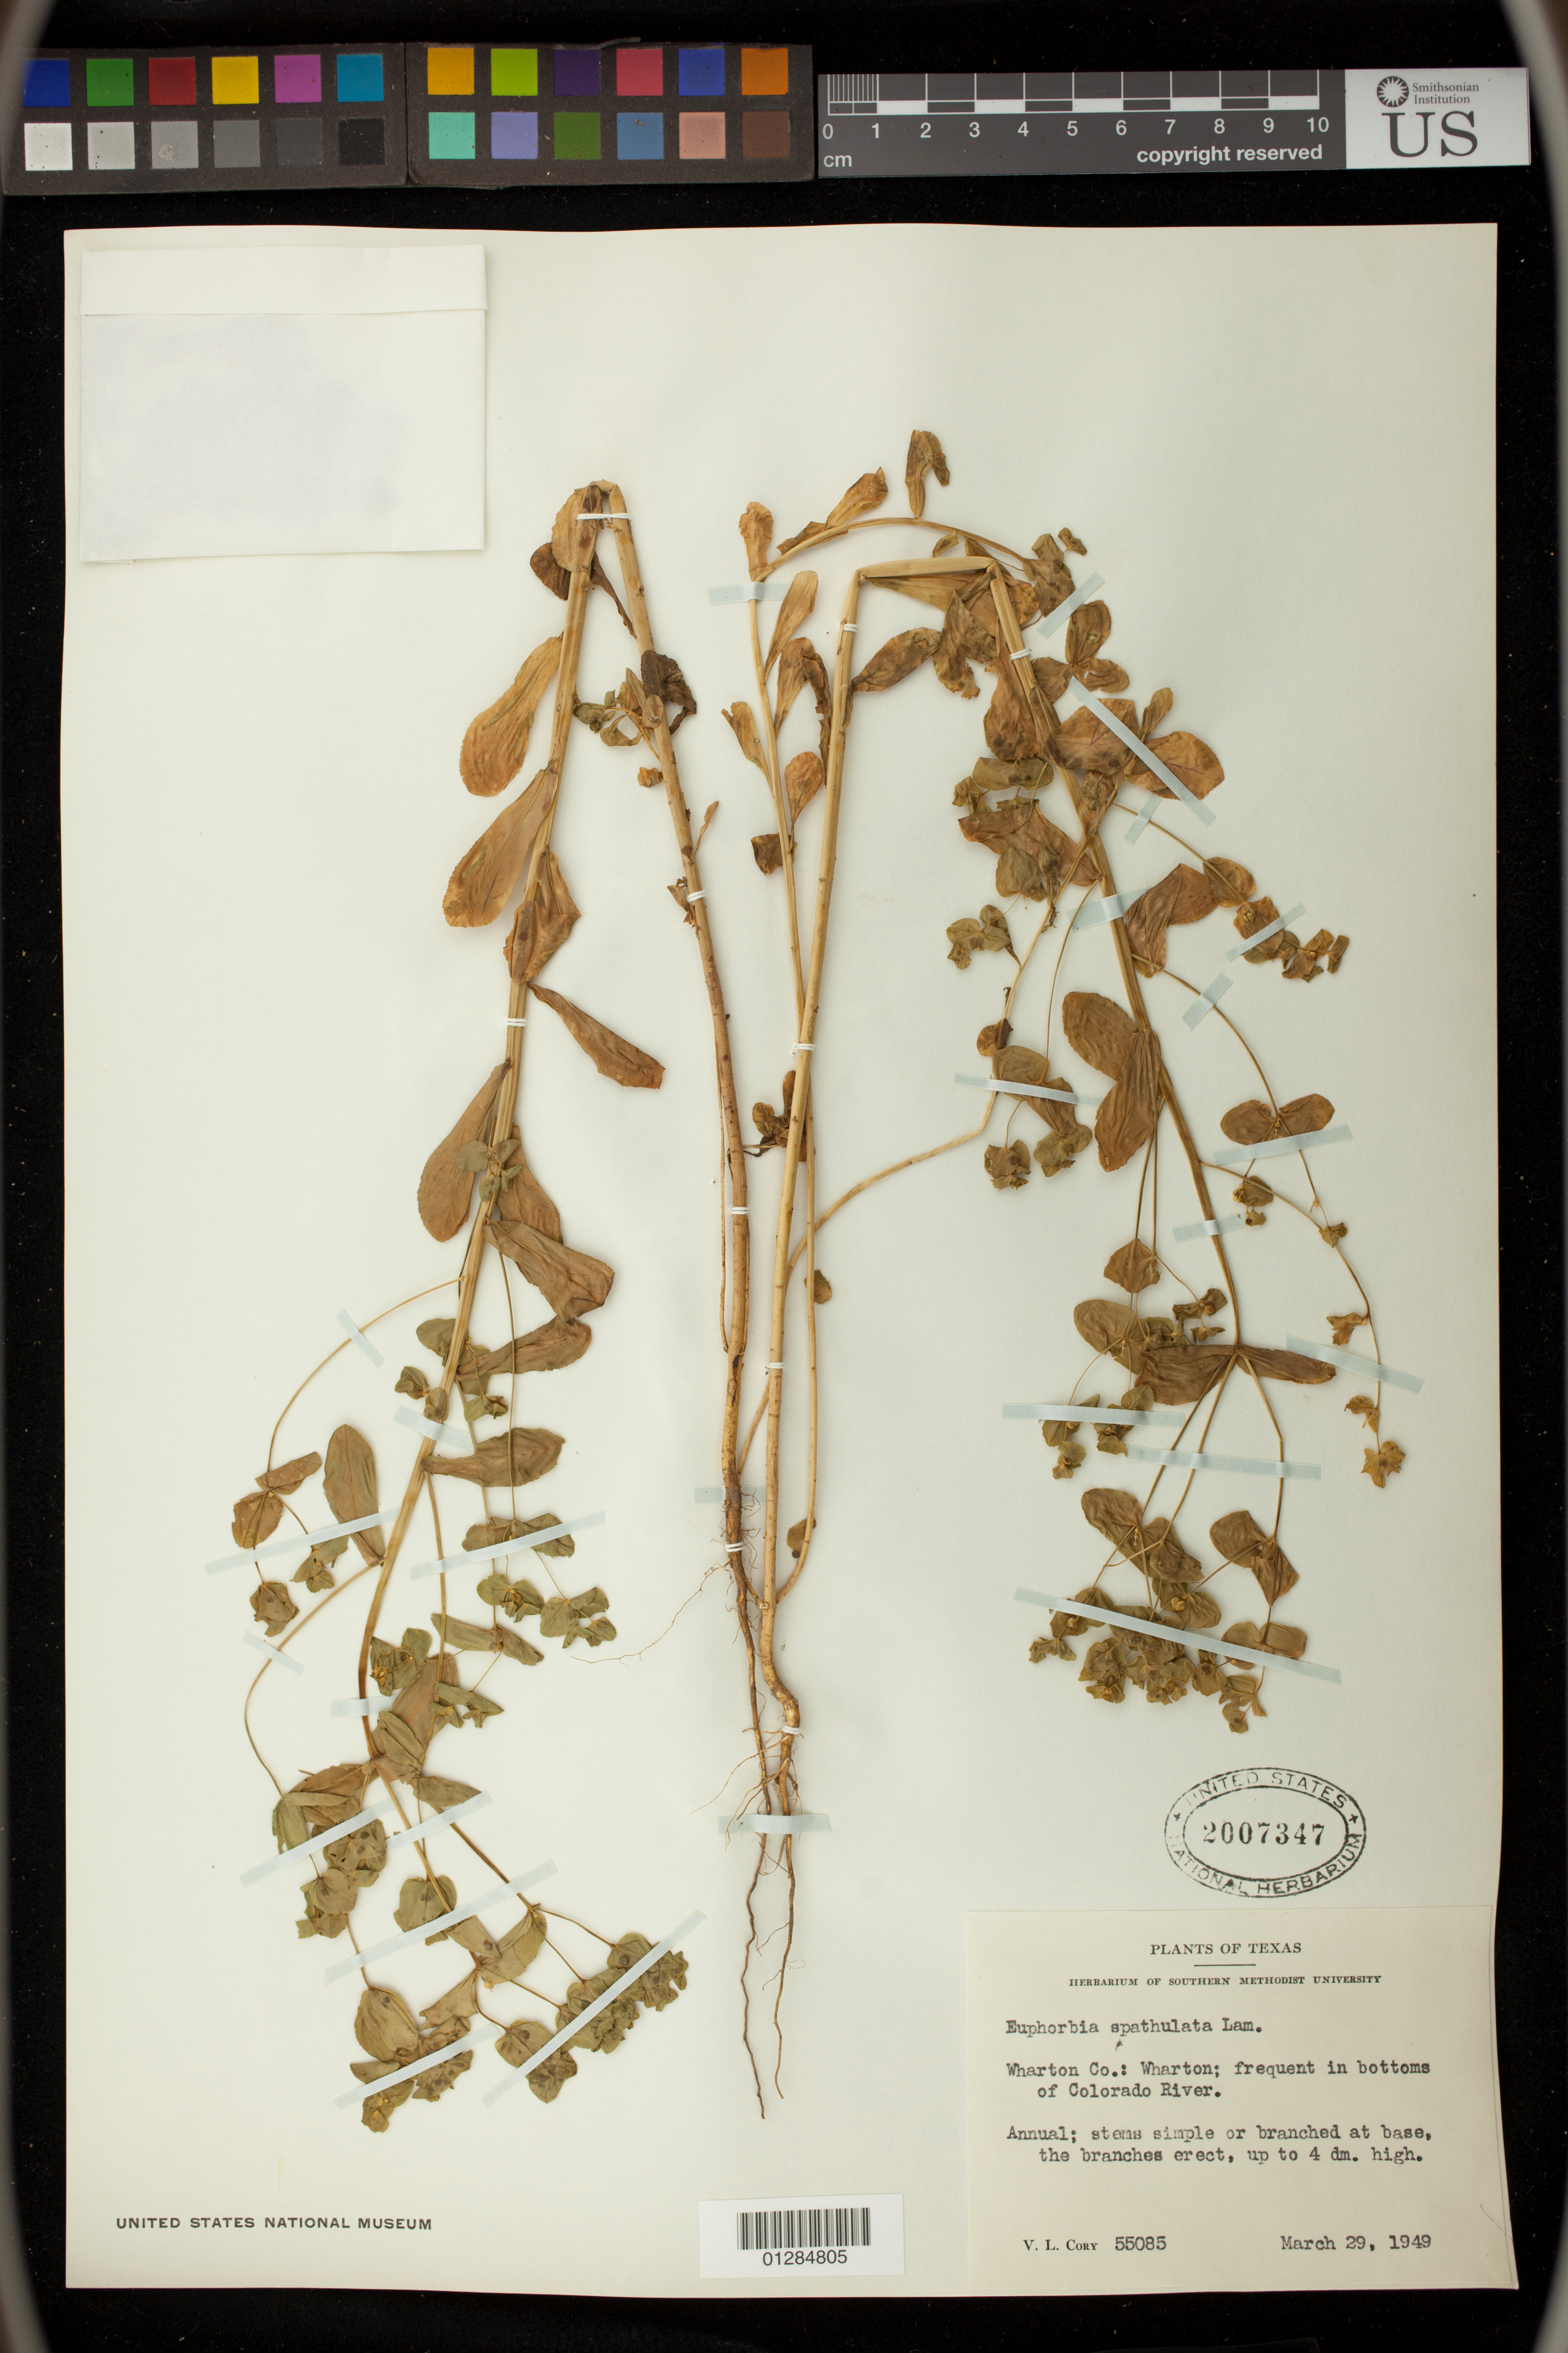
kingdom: Plantae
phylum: Tracheophyta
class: Magnoliopsida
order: Malpighiales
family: Euphorbiaceae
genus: Euphorbia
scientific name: Euphorbia spathulata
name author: Lam.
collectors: V. Cory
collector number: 55085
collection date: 1949-03-29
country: United States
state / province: Texas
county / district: Wharton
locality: Wharton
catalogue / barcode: US 2007347